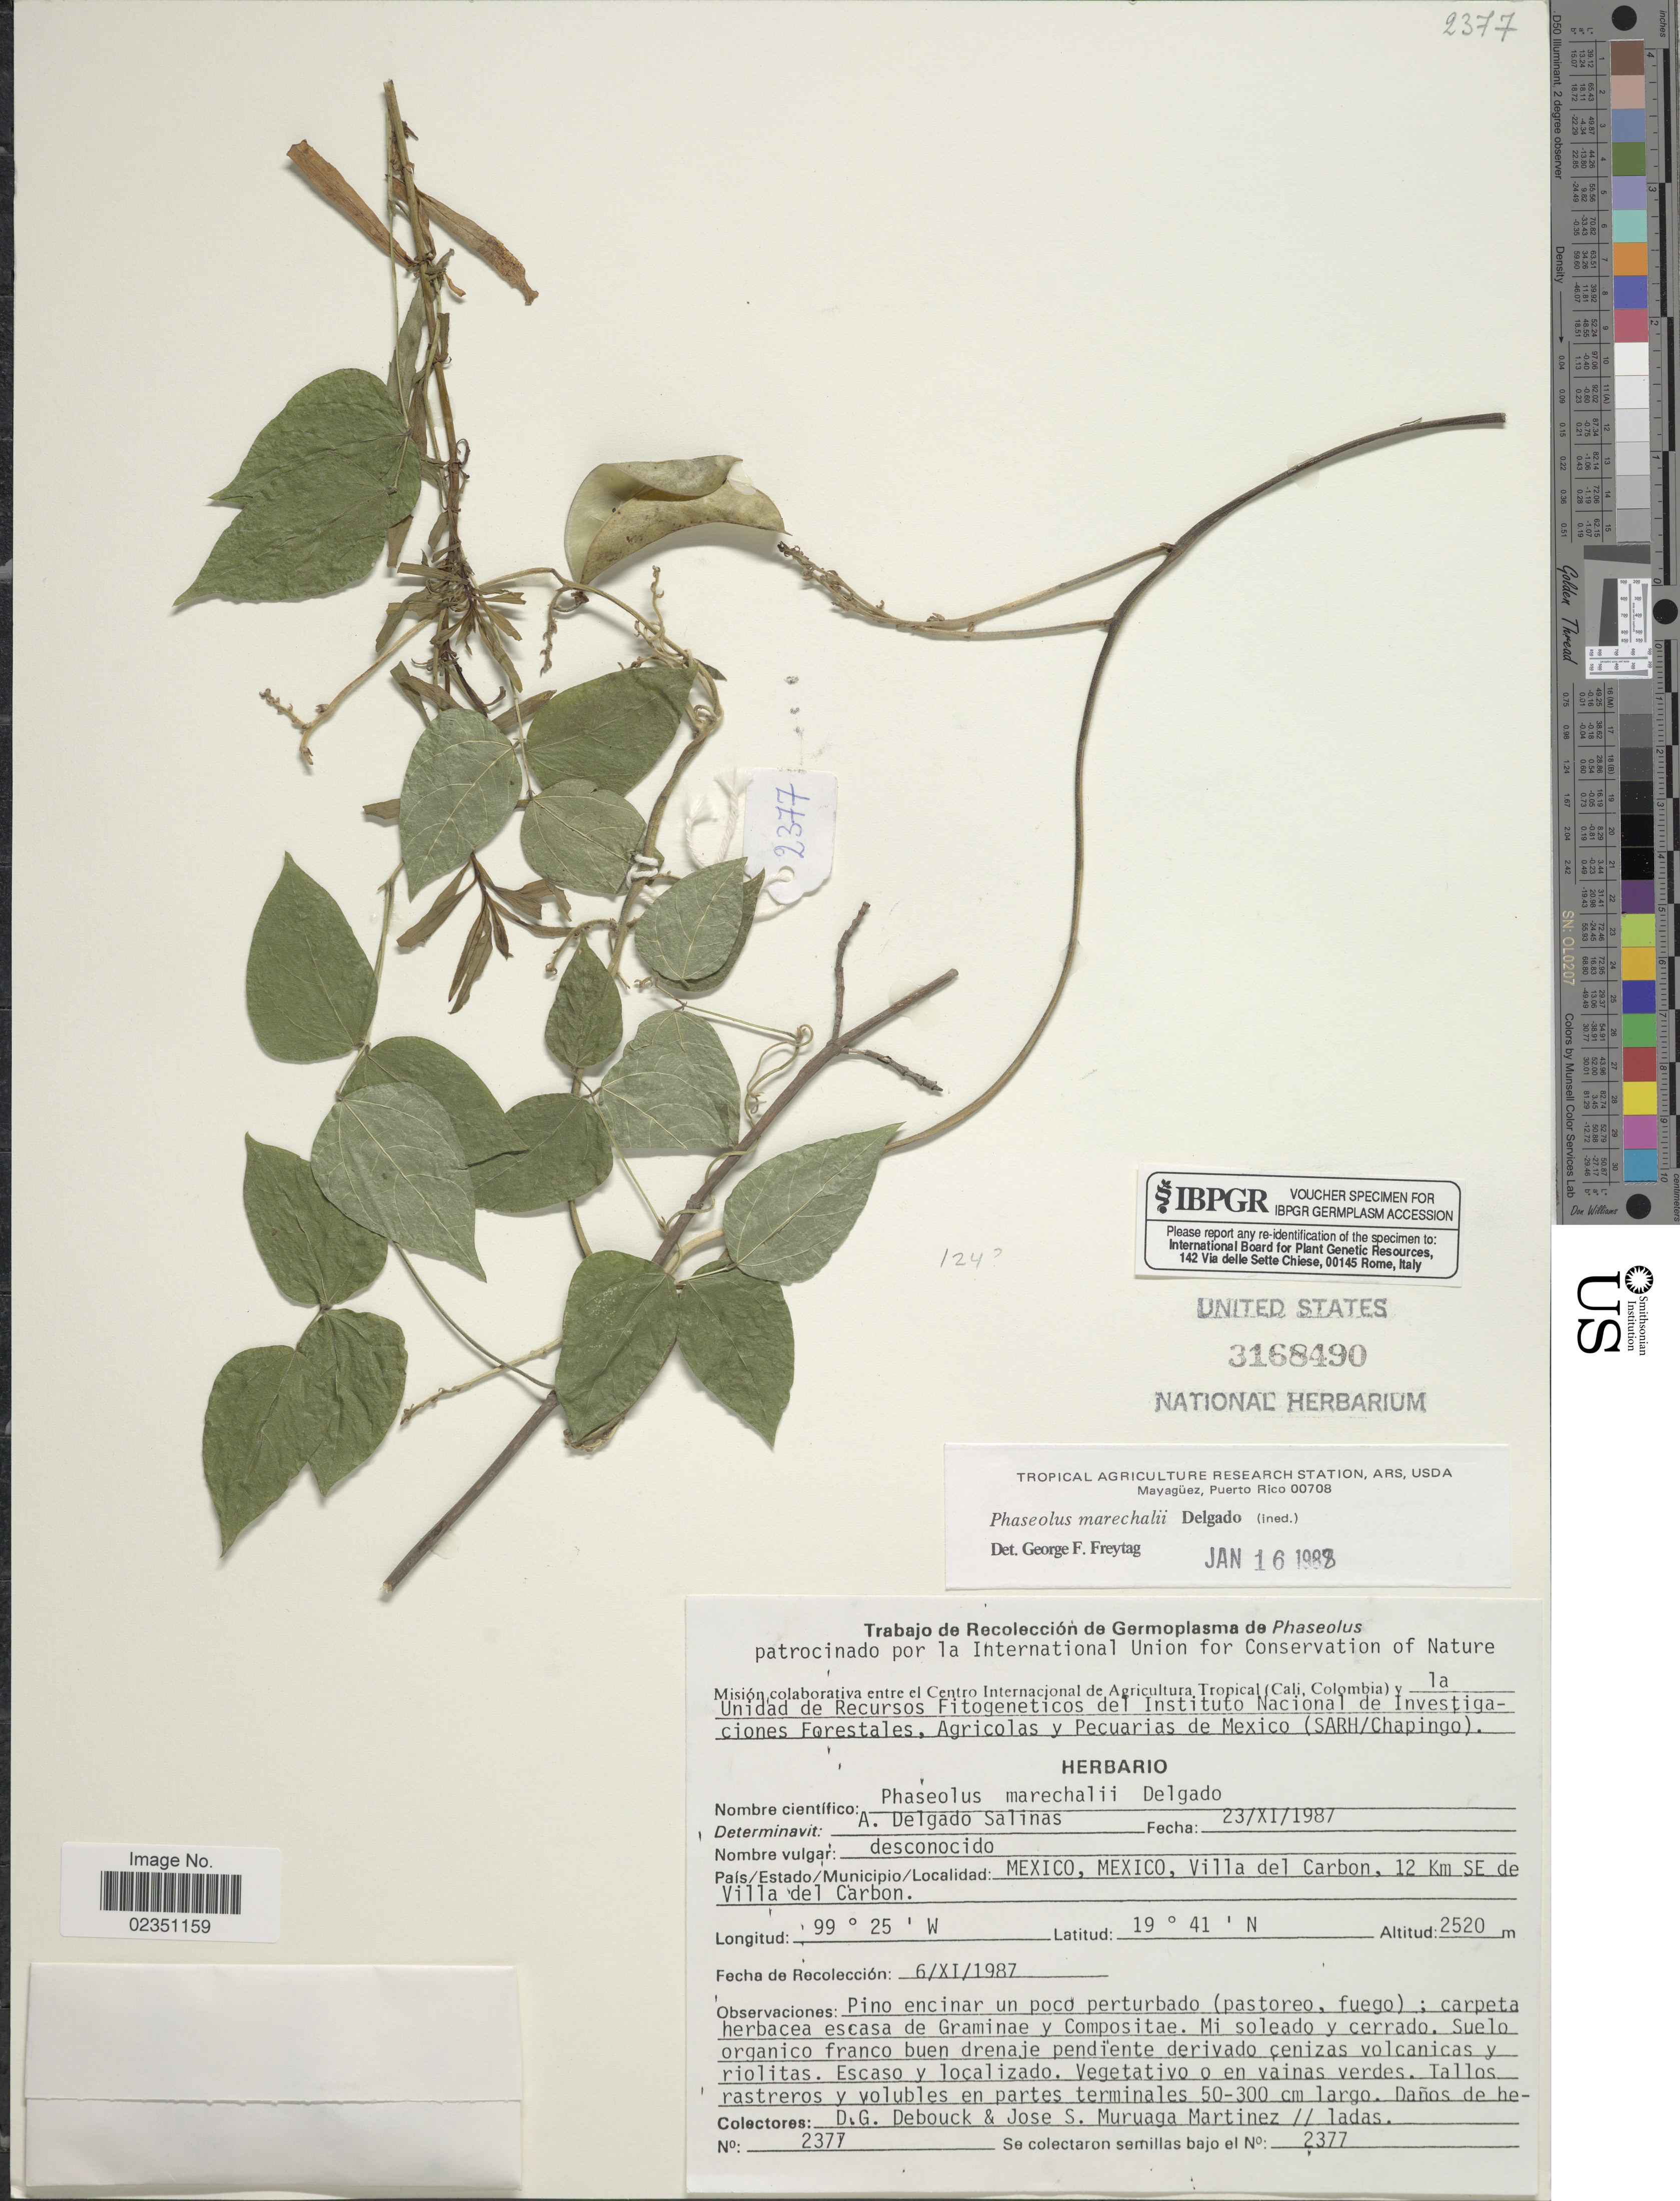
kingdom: Plantae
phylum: Tracheophyta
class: Magnoliopsida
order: Fabales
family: Fabaceae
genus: Phaseolus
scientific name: Phaseolus marechalii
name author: Delgado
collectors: D. Debouck & J. Muruaga Martinez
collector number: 2377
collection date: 1987-11-06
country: Mexico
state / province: México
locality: Villa del Carbon, 12 Km SE de Villa del Carbon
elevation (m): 2520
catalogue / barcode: US 3168490